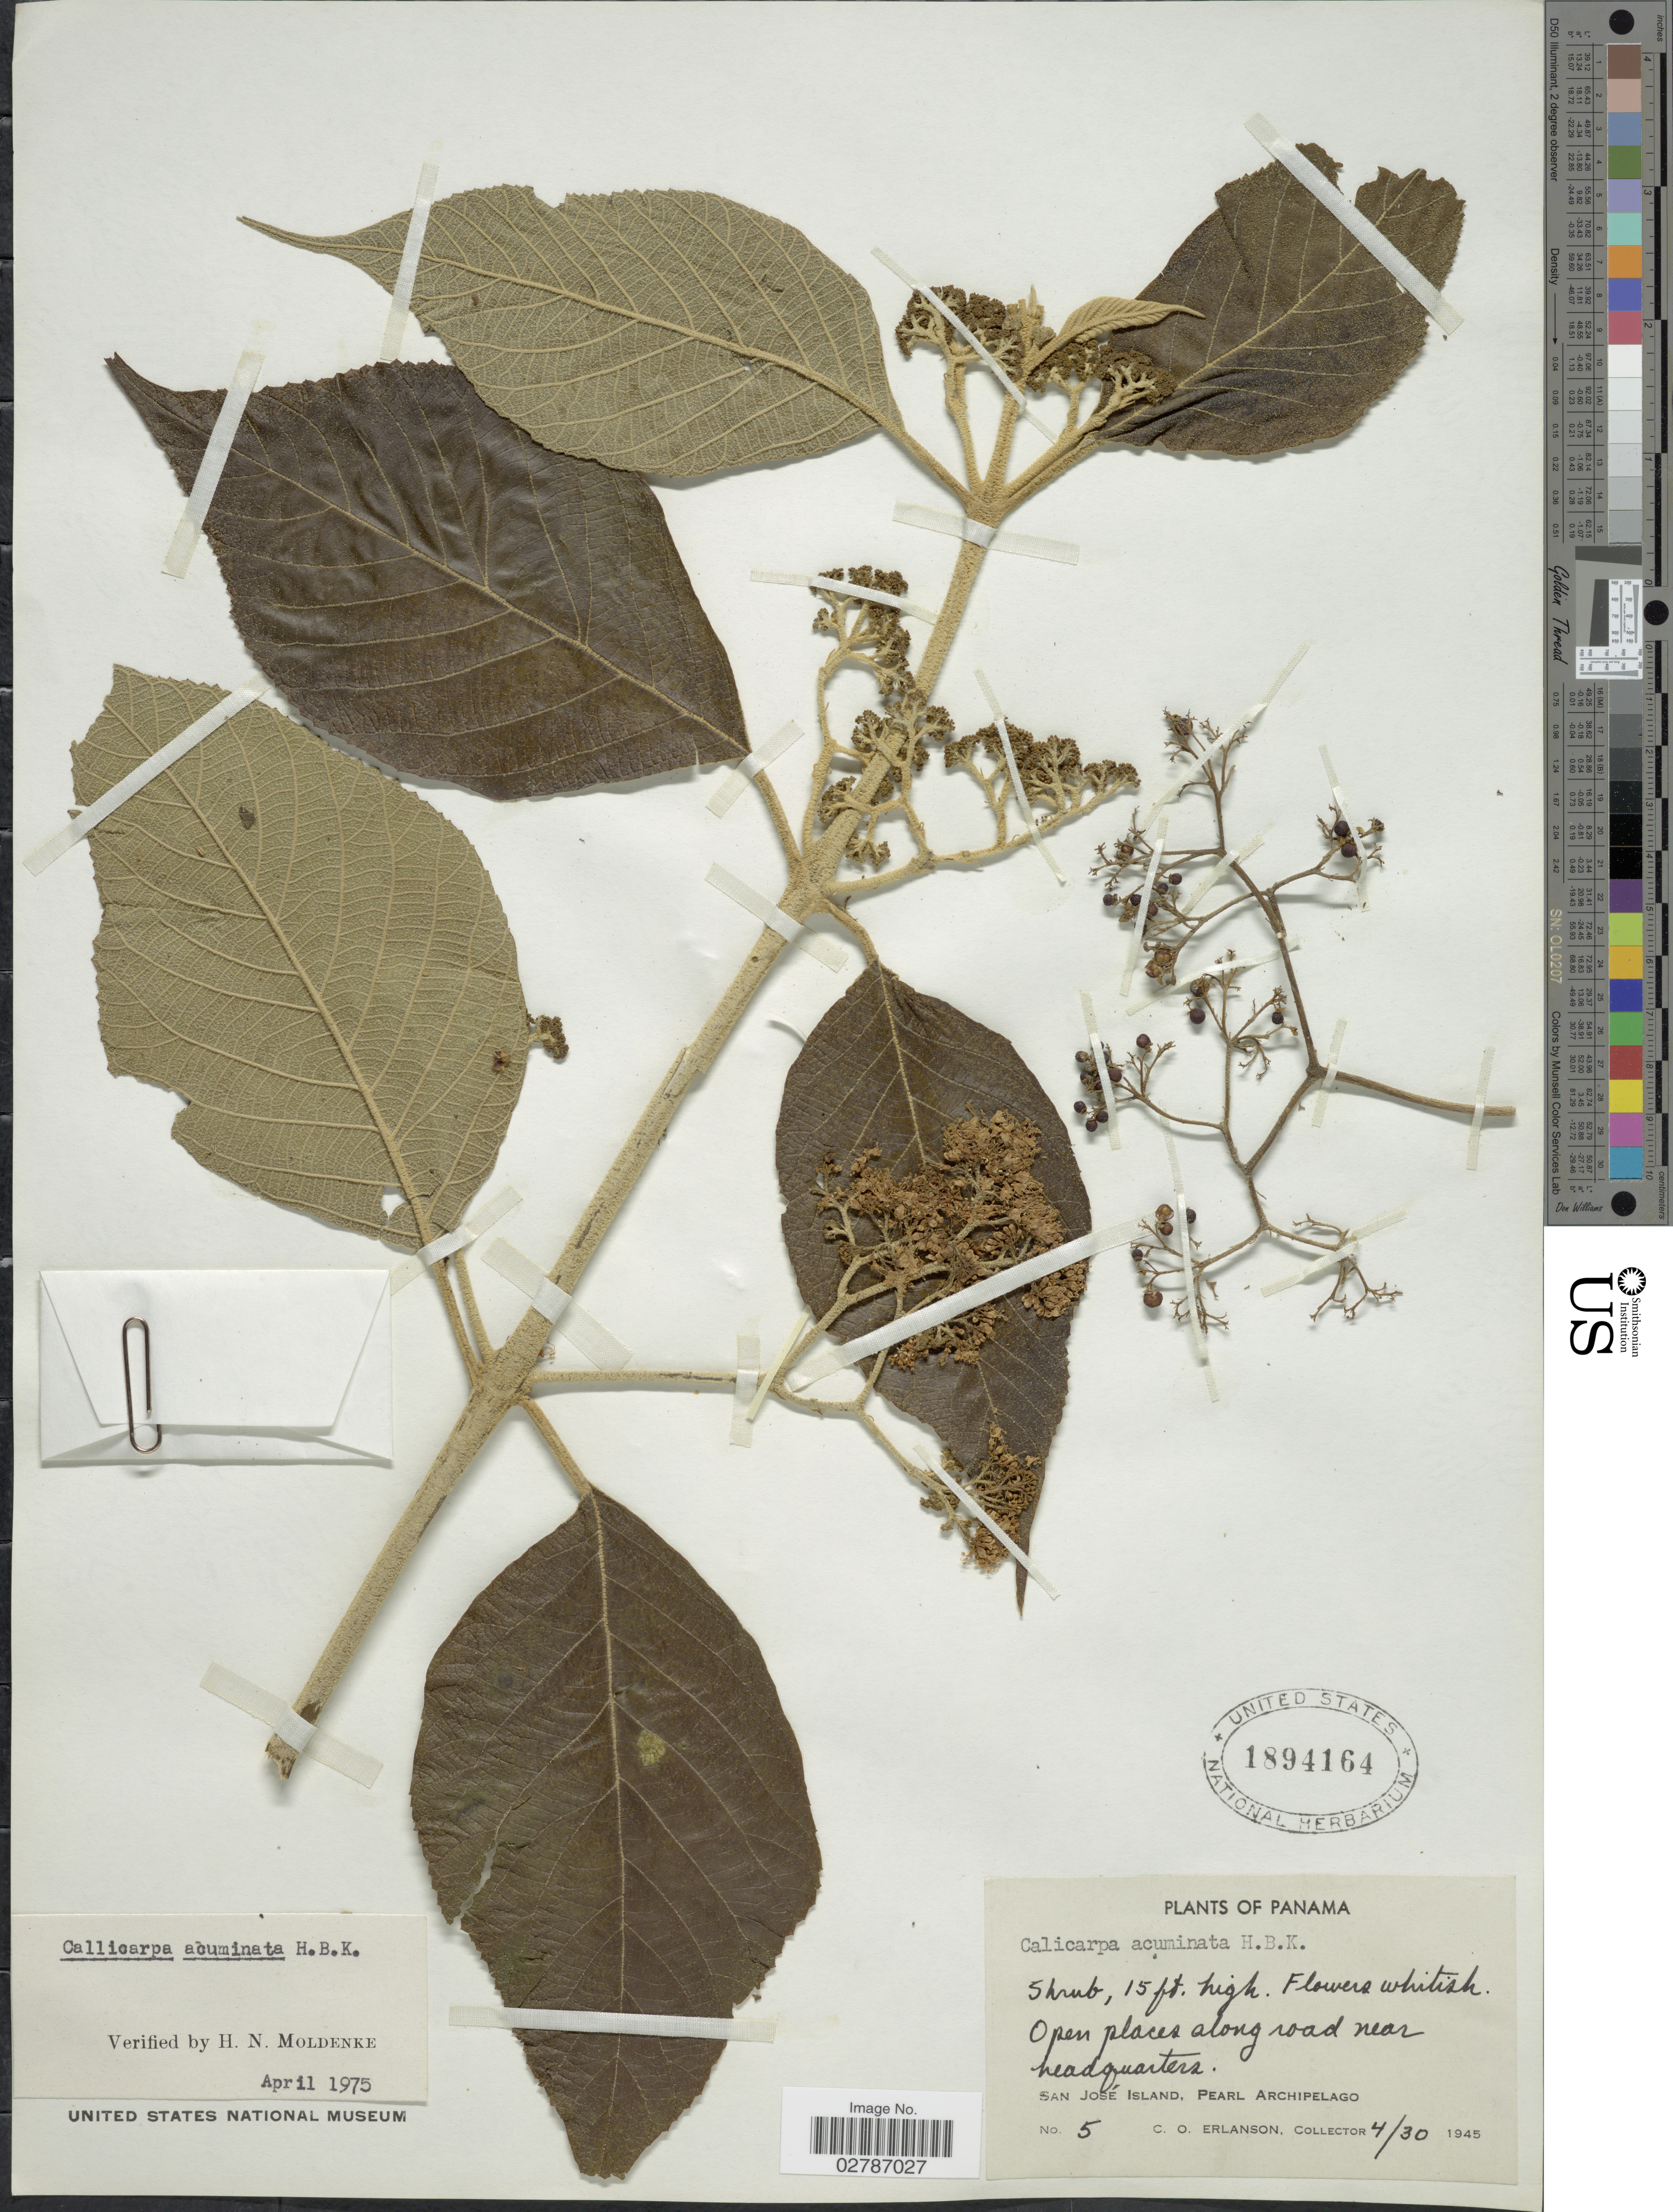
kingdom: Plantae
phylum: Tracheophyta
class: Magnoliopsida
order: Lamiales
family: Lamiaceae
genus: Callicarpa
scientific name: Callicarpa acuminata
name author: Kunth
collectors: C. O. Erlanson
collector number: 5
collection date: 1945-04-30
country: Panama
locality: Open places along road near headquarters. San José Island, Pearl Archipelago.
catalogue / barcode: US 1894164